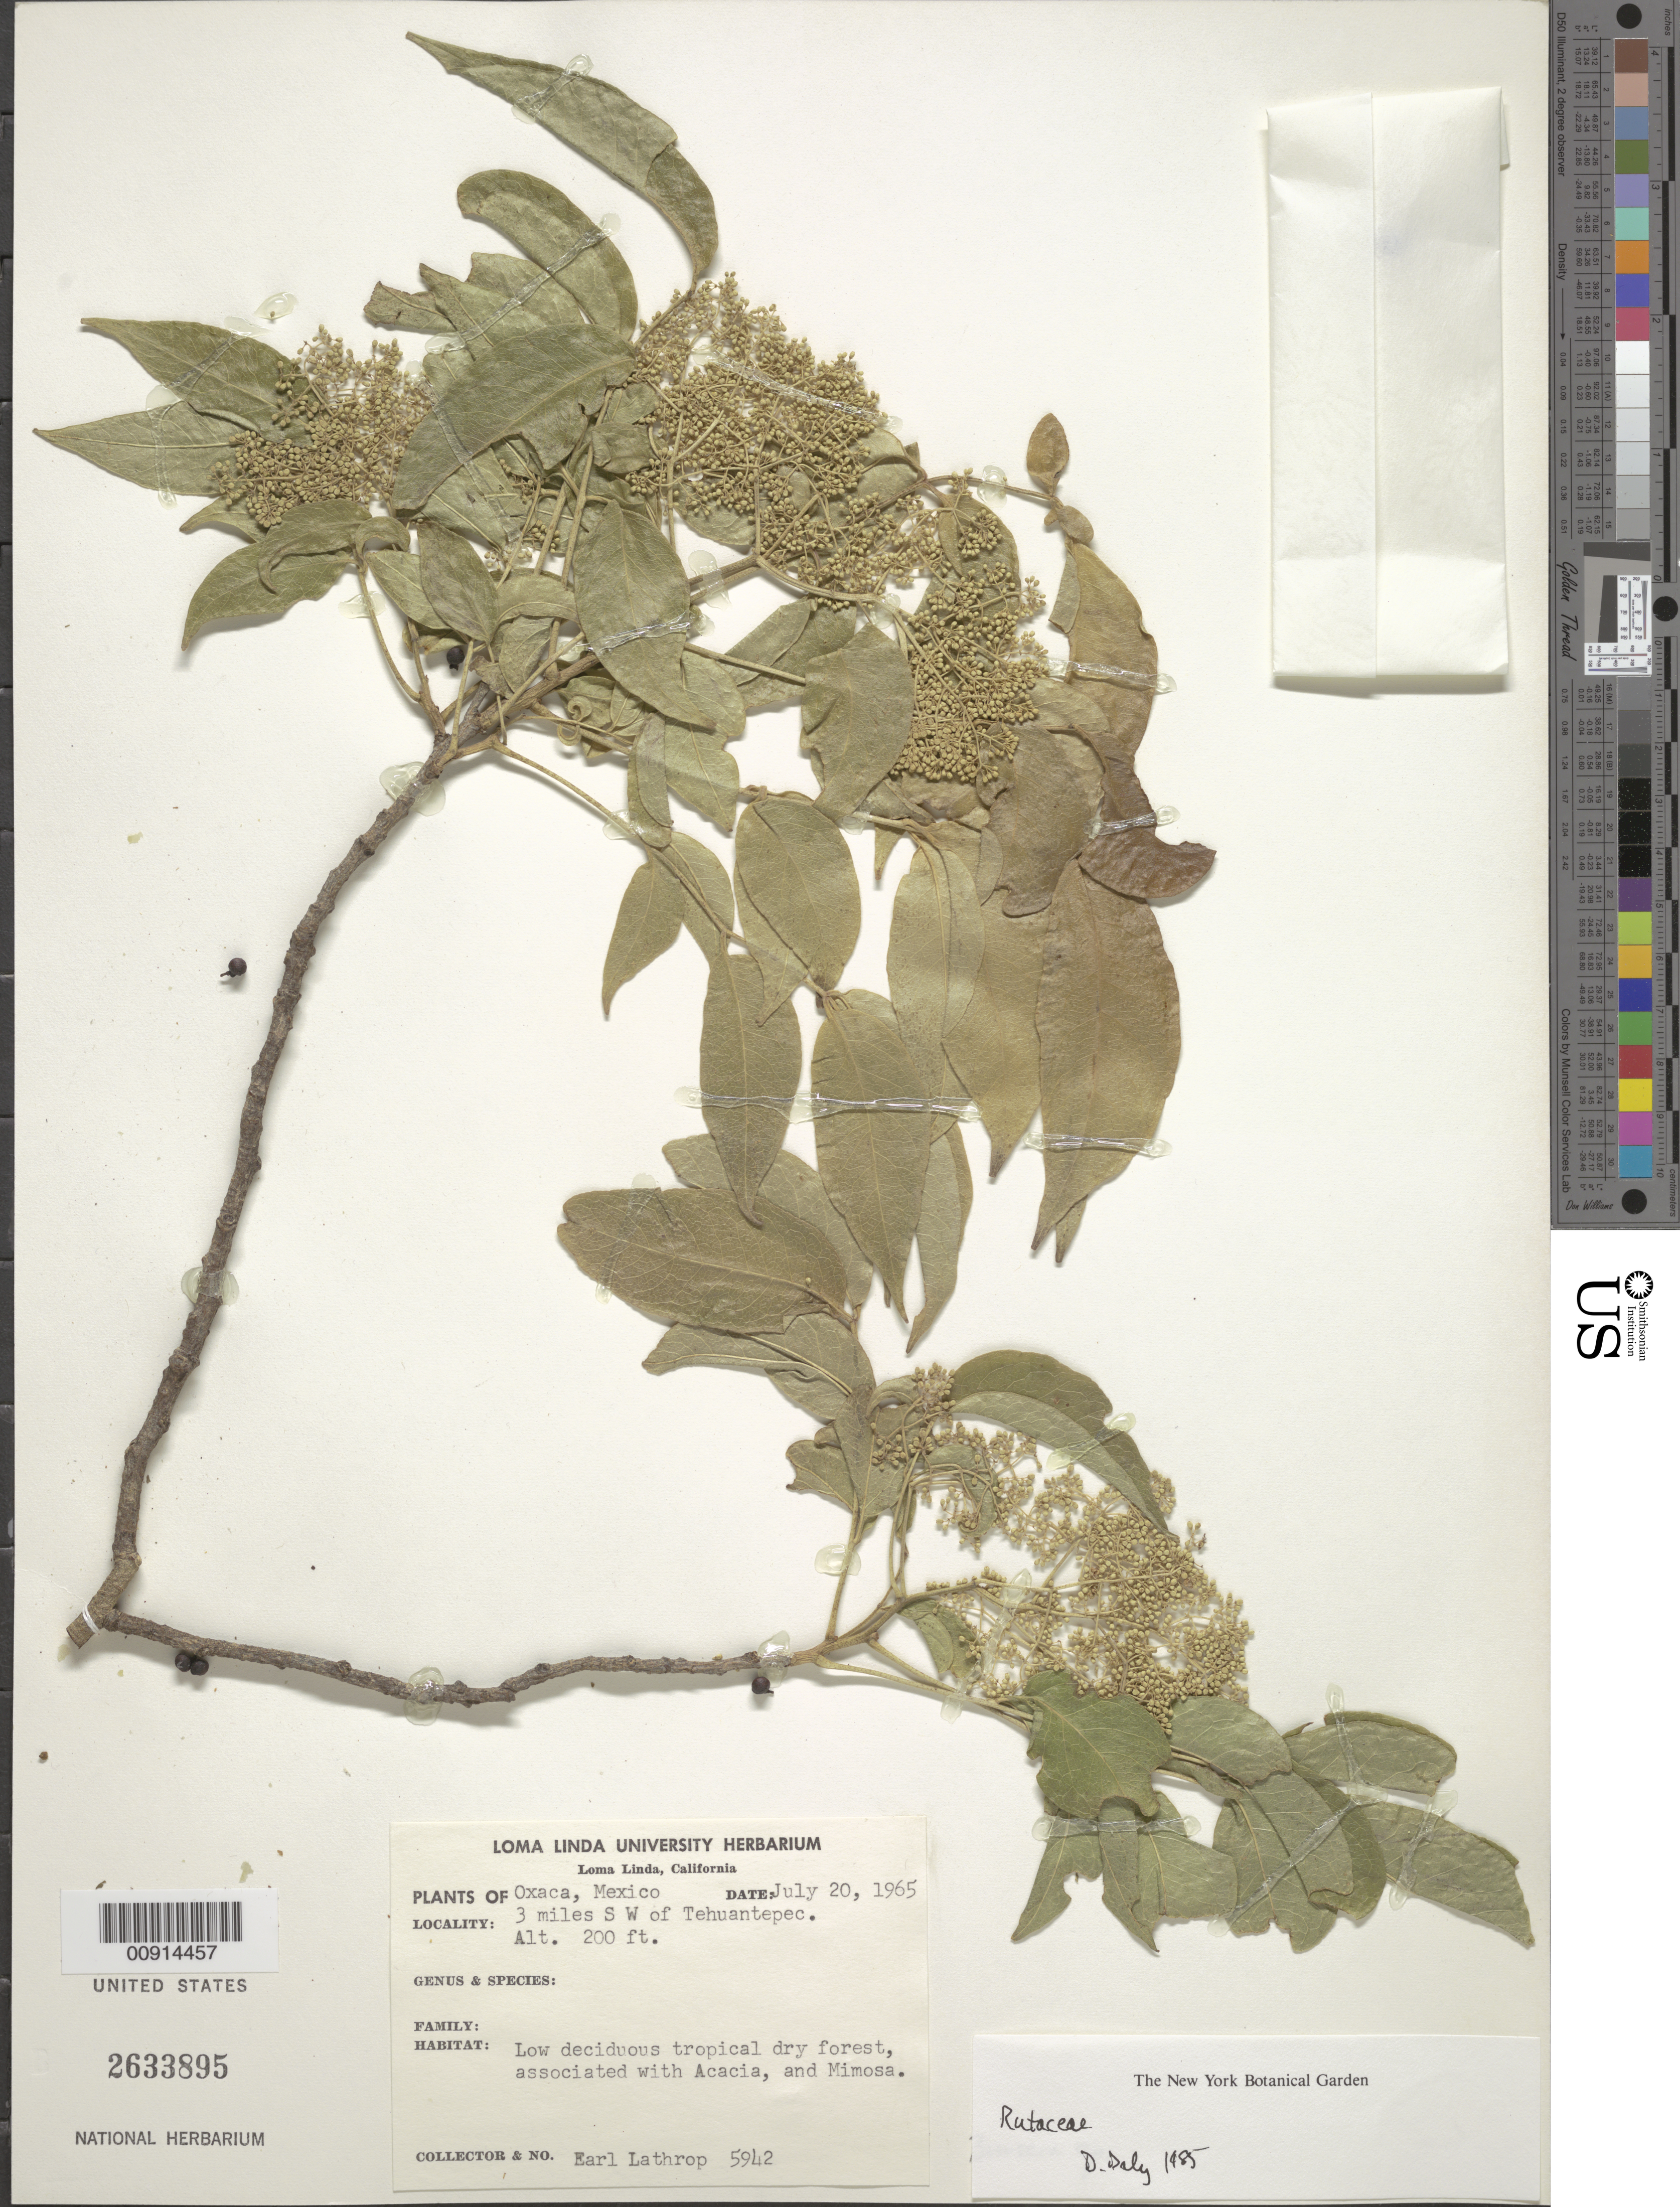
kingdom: Plantae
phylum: Tracheophyta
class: Magnoliopsida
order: Sapindales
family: Rutaceae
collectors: E. W. Lathrop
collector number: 5942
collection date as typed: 20 Jul 1965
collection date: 1965-07-20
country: Mexico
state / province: Oaxaca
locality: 3 miles SW of Tehuantepec, Oaxaca.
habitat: Low deciduous tropical dry forest, associated with Acacia, and Mimosa.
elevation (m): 61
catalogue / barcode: US 2633895